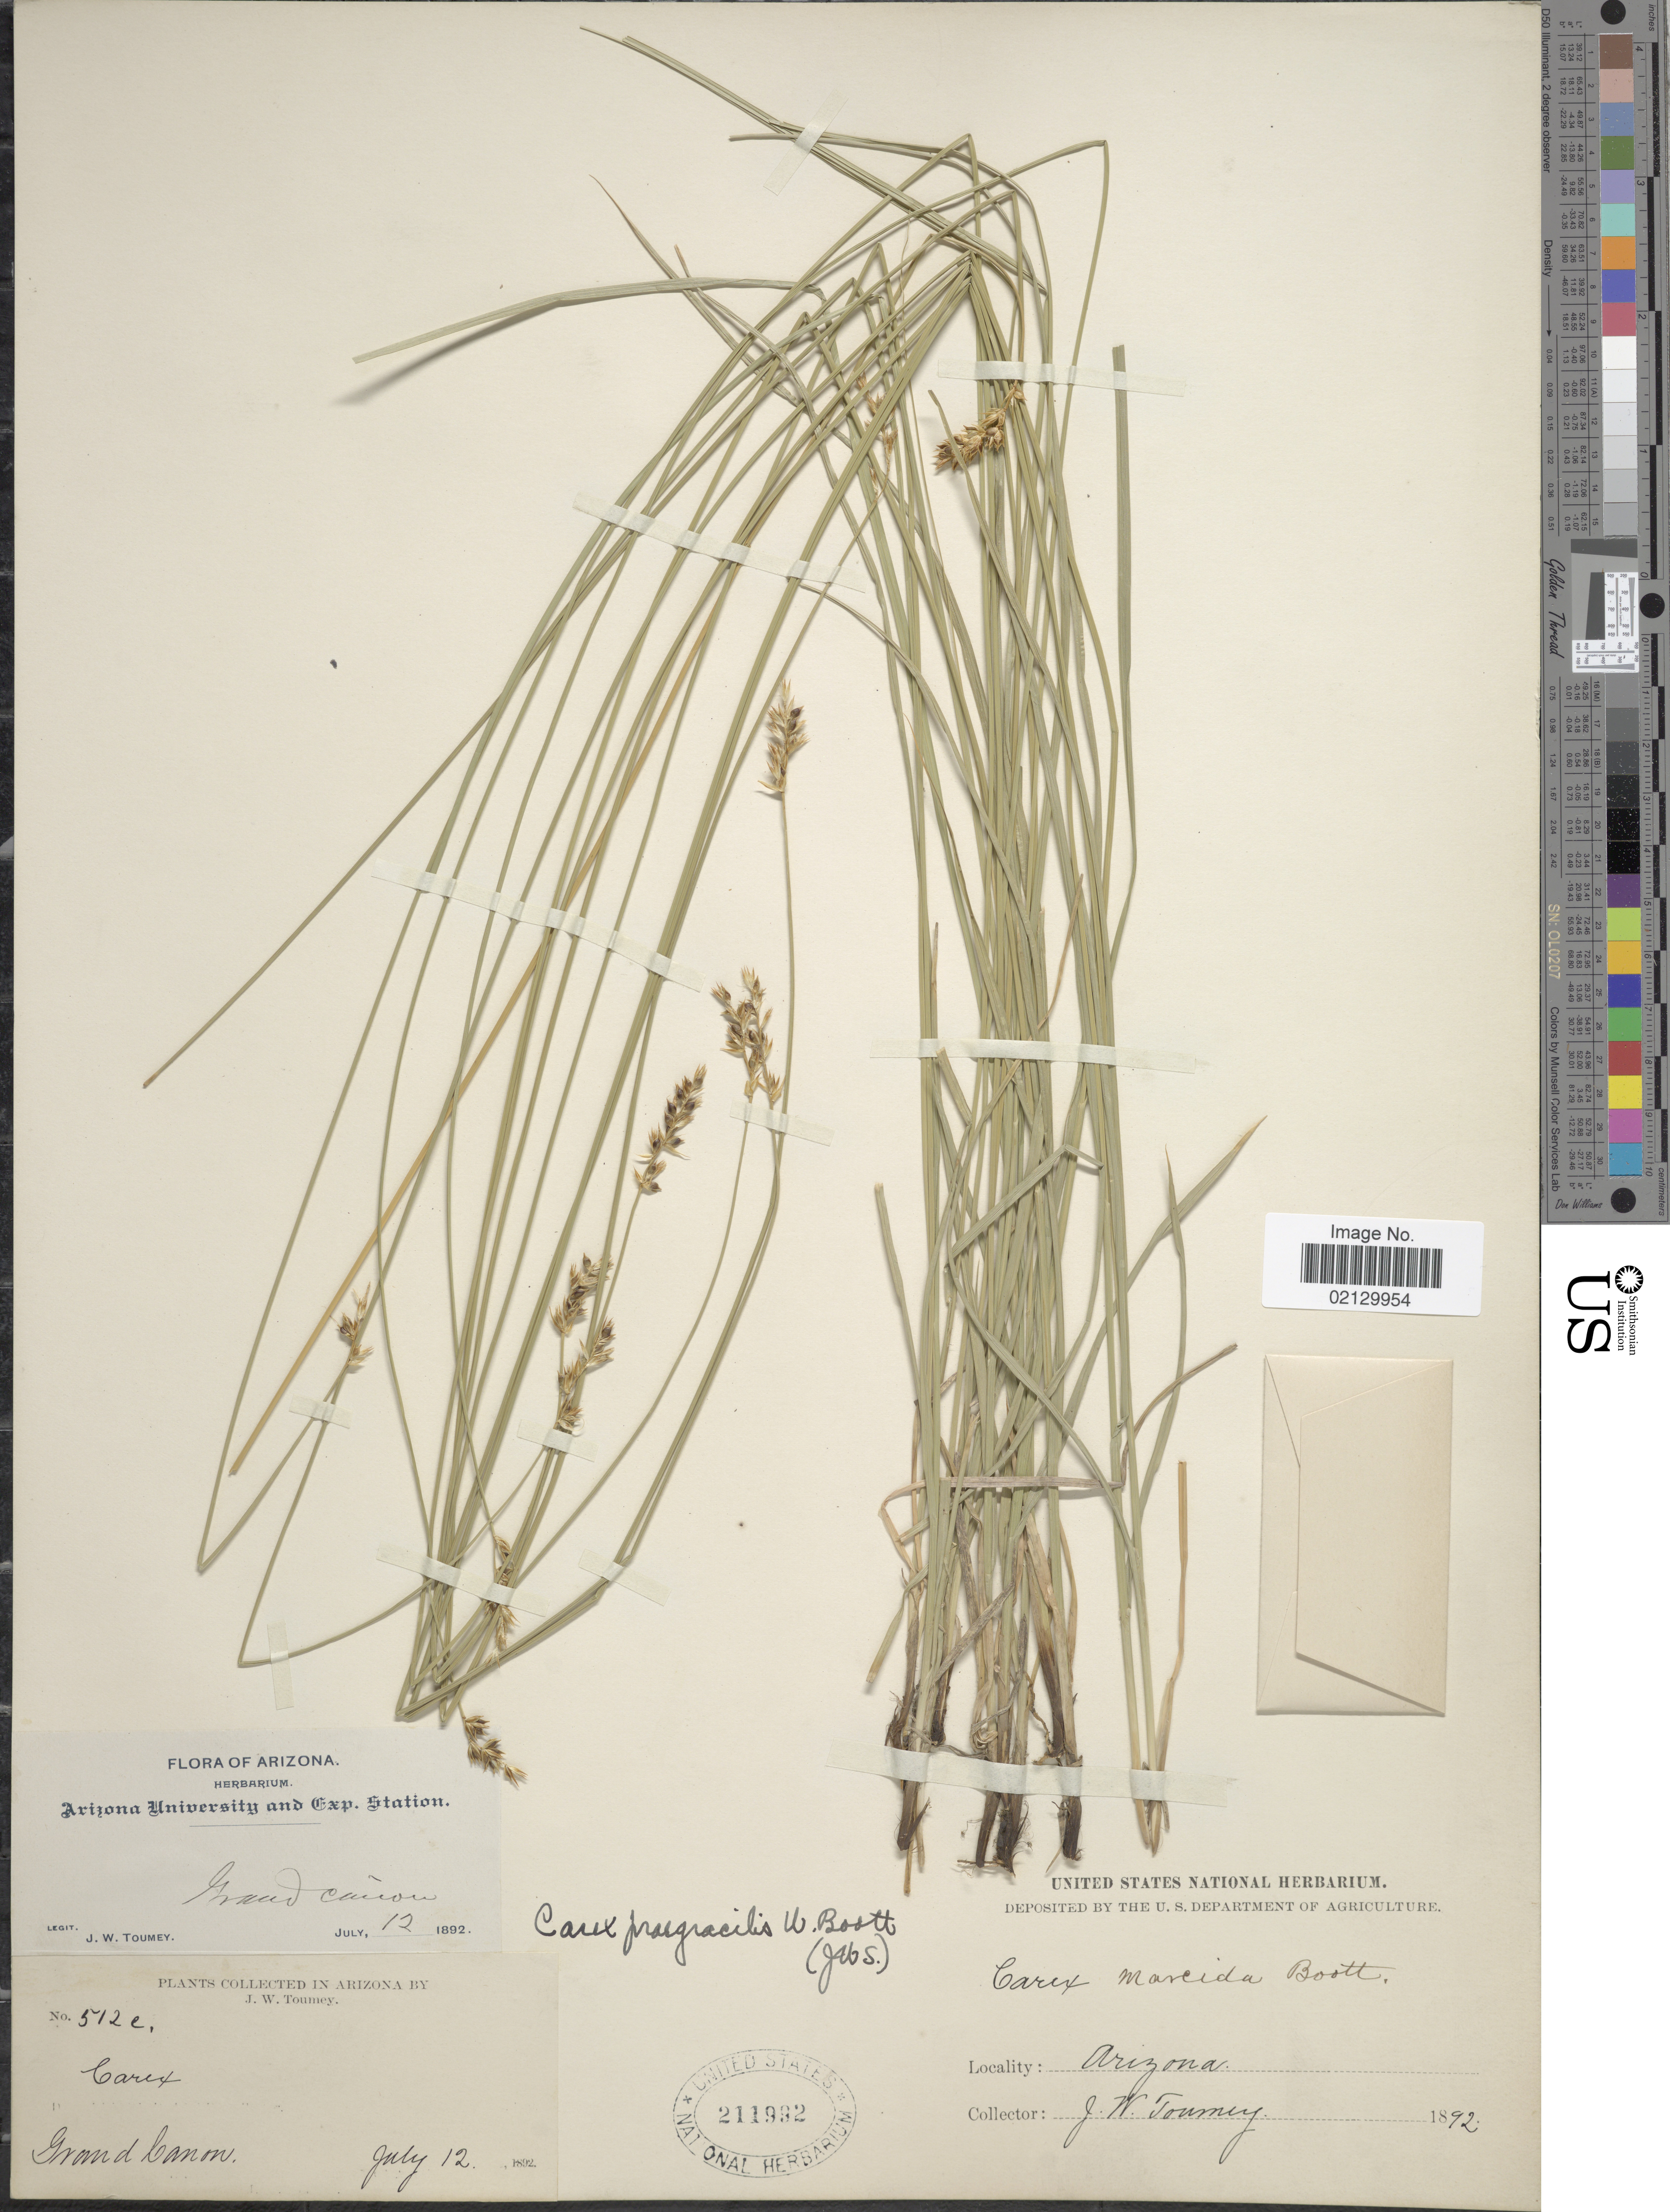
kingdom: Plantae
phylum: Tracheophyta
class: Liliopsida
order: Poales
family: Cyperaceae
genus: Carex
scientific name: Carex praegracilis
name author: W. Boott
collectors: J. W. Toumey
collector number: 512e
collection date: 1892-07-12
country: United States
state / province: Arizona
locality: Grand Canon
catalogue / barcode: US 211992